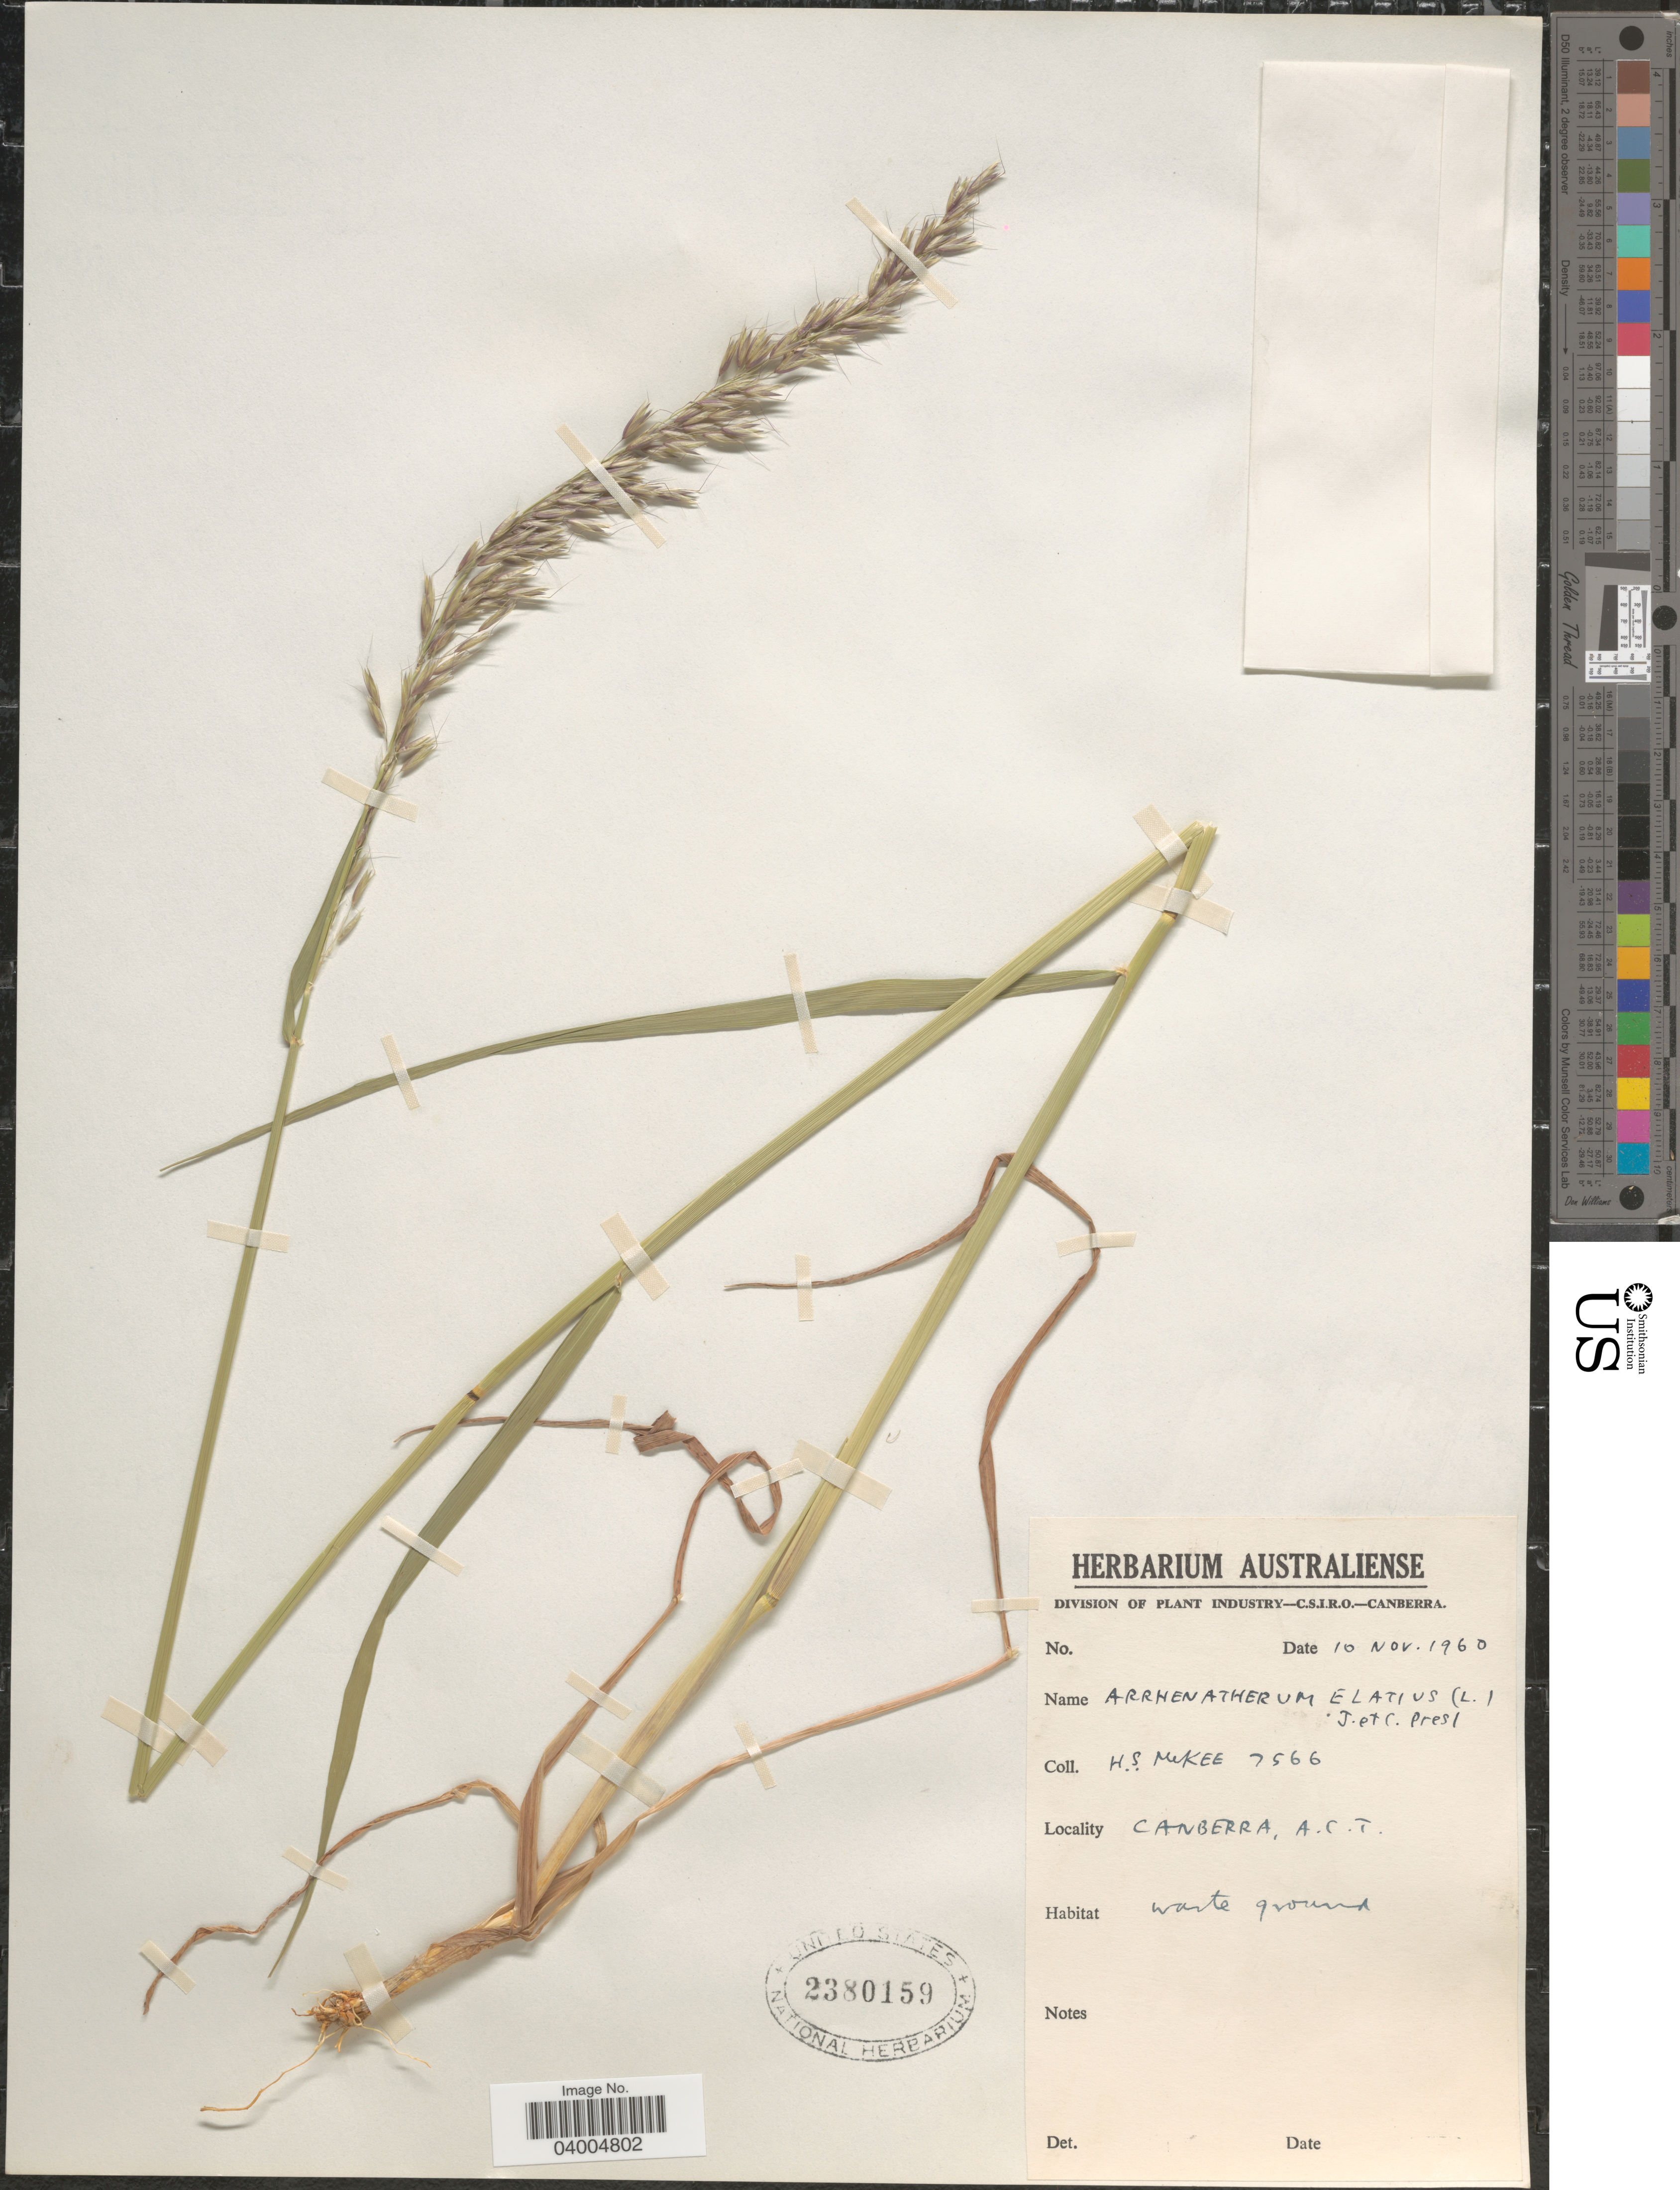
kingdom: Plantae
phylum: Tracheophyta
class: Liliopsida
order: Poales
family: Poaceae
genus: Arrhenatherum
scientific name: Arrhenatherum elatius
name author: (L.) J. Presl & C. Presl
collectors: H. S. McKee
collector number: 7566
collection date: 1960-11-10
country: Australia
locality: Canberra, A.C.T.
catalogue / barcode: US 2380159